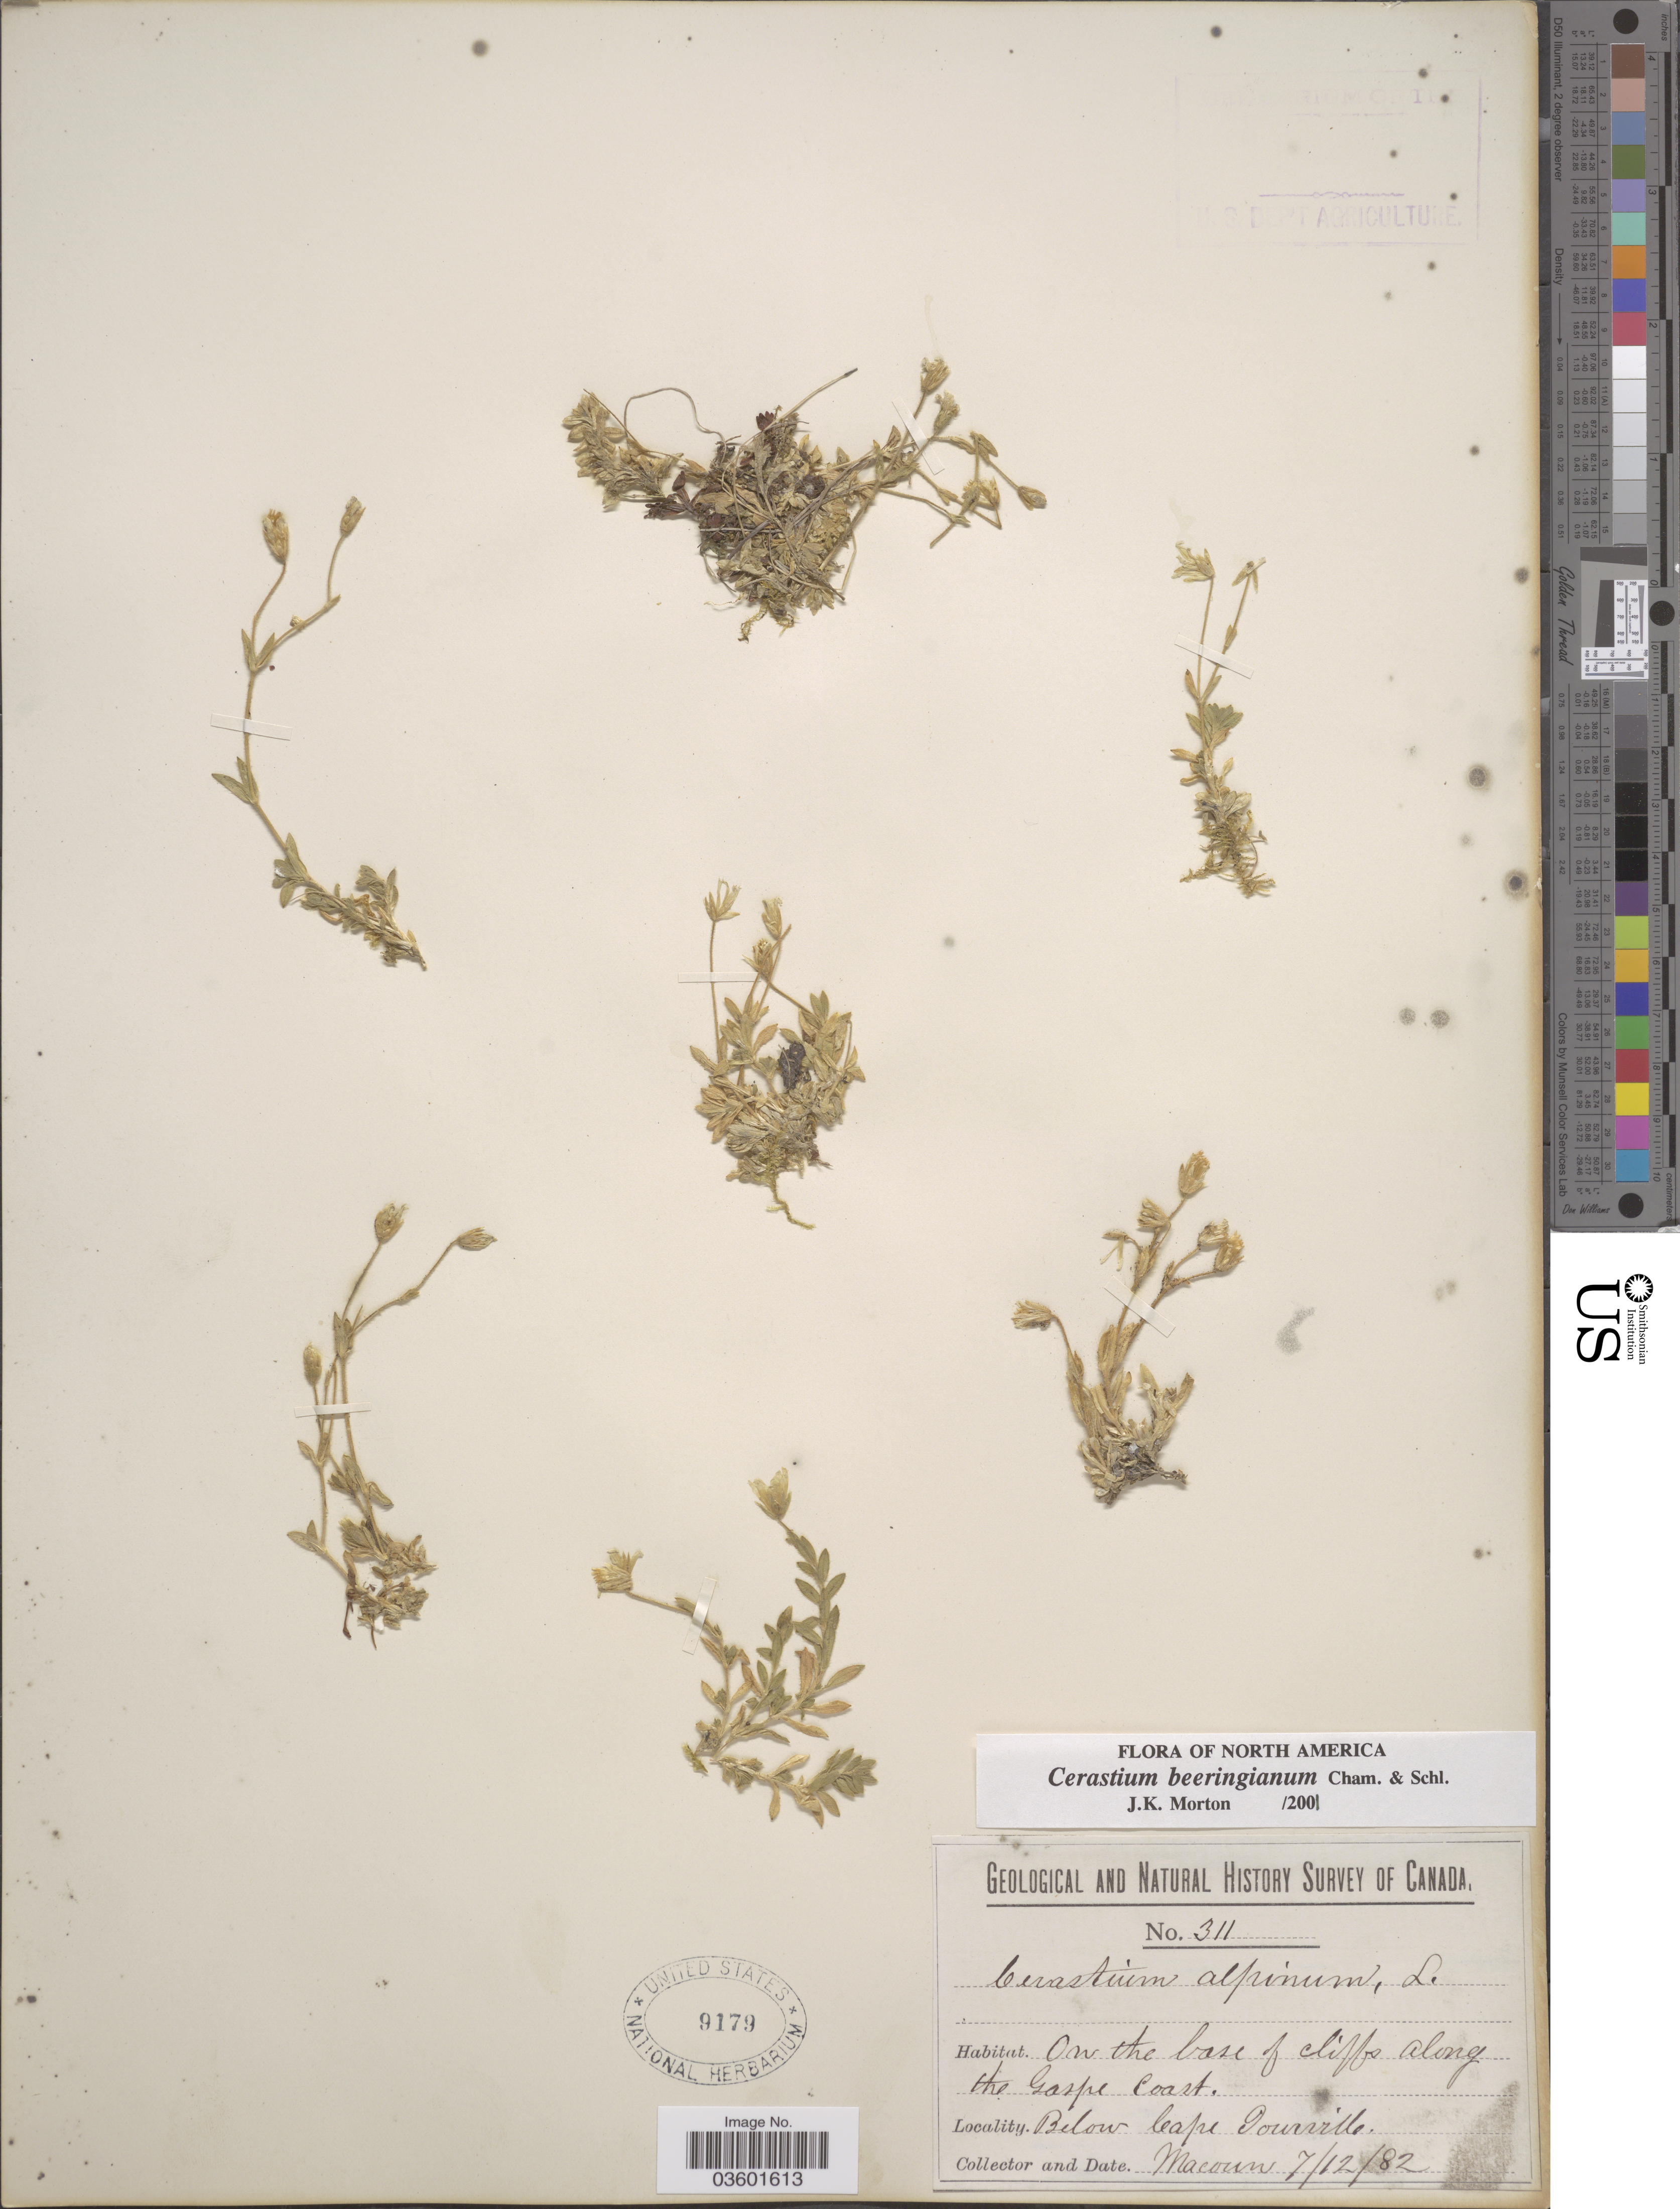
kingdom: Plantae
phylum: Tracheophyta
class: Magnoliopsida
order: Caryophyllales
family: Caryophyllaceae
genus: Cerastium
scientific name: Cerastium beeringianum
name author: Cham. & Schltdl.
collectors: -- Macoun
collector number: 311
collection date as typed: Transcribed d/m/y: 7/12/82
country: Canada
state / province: Quebec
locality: On the base of cliffs along the Gaspe Coast. Below Cape Tourville.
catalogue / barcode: US 9179